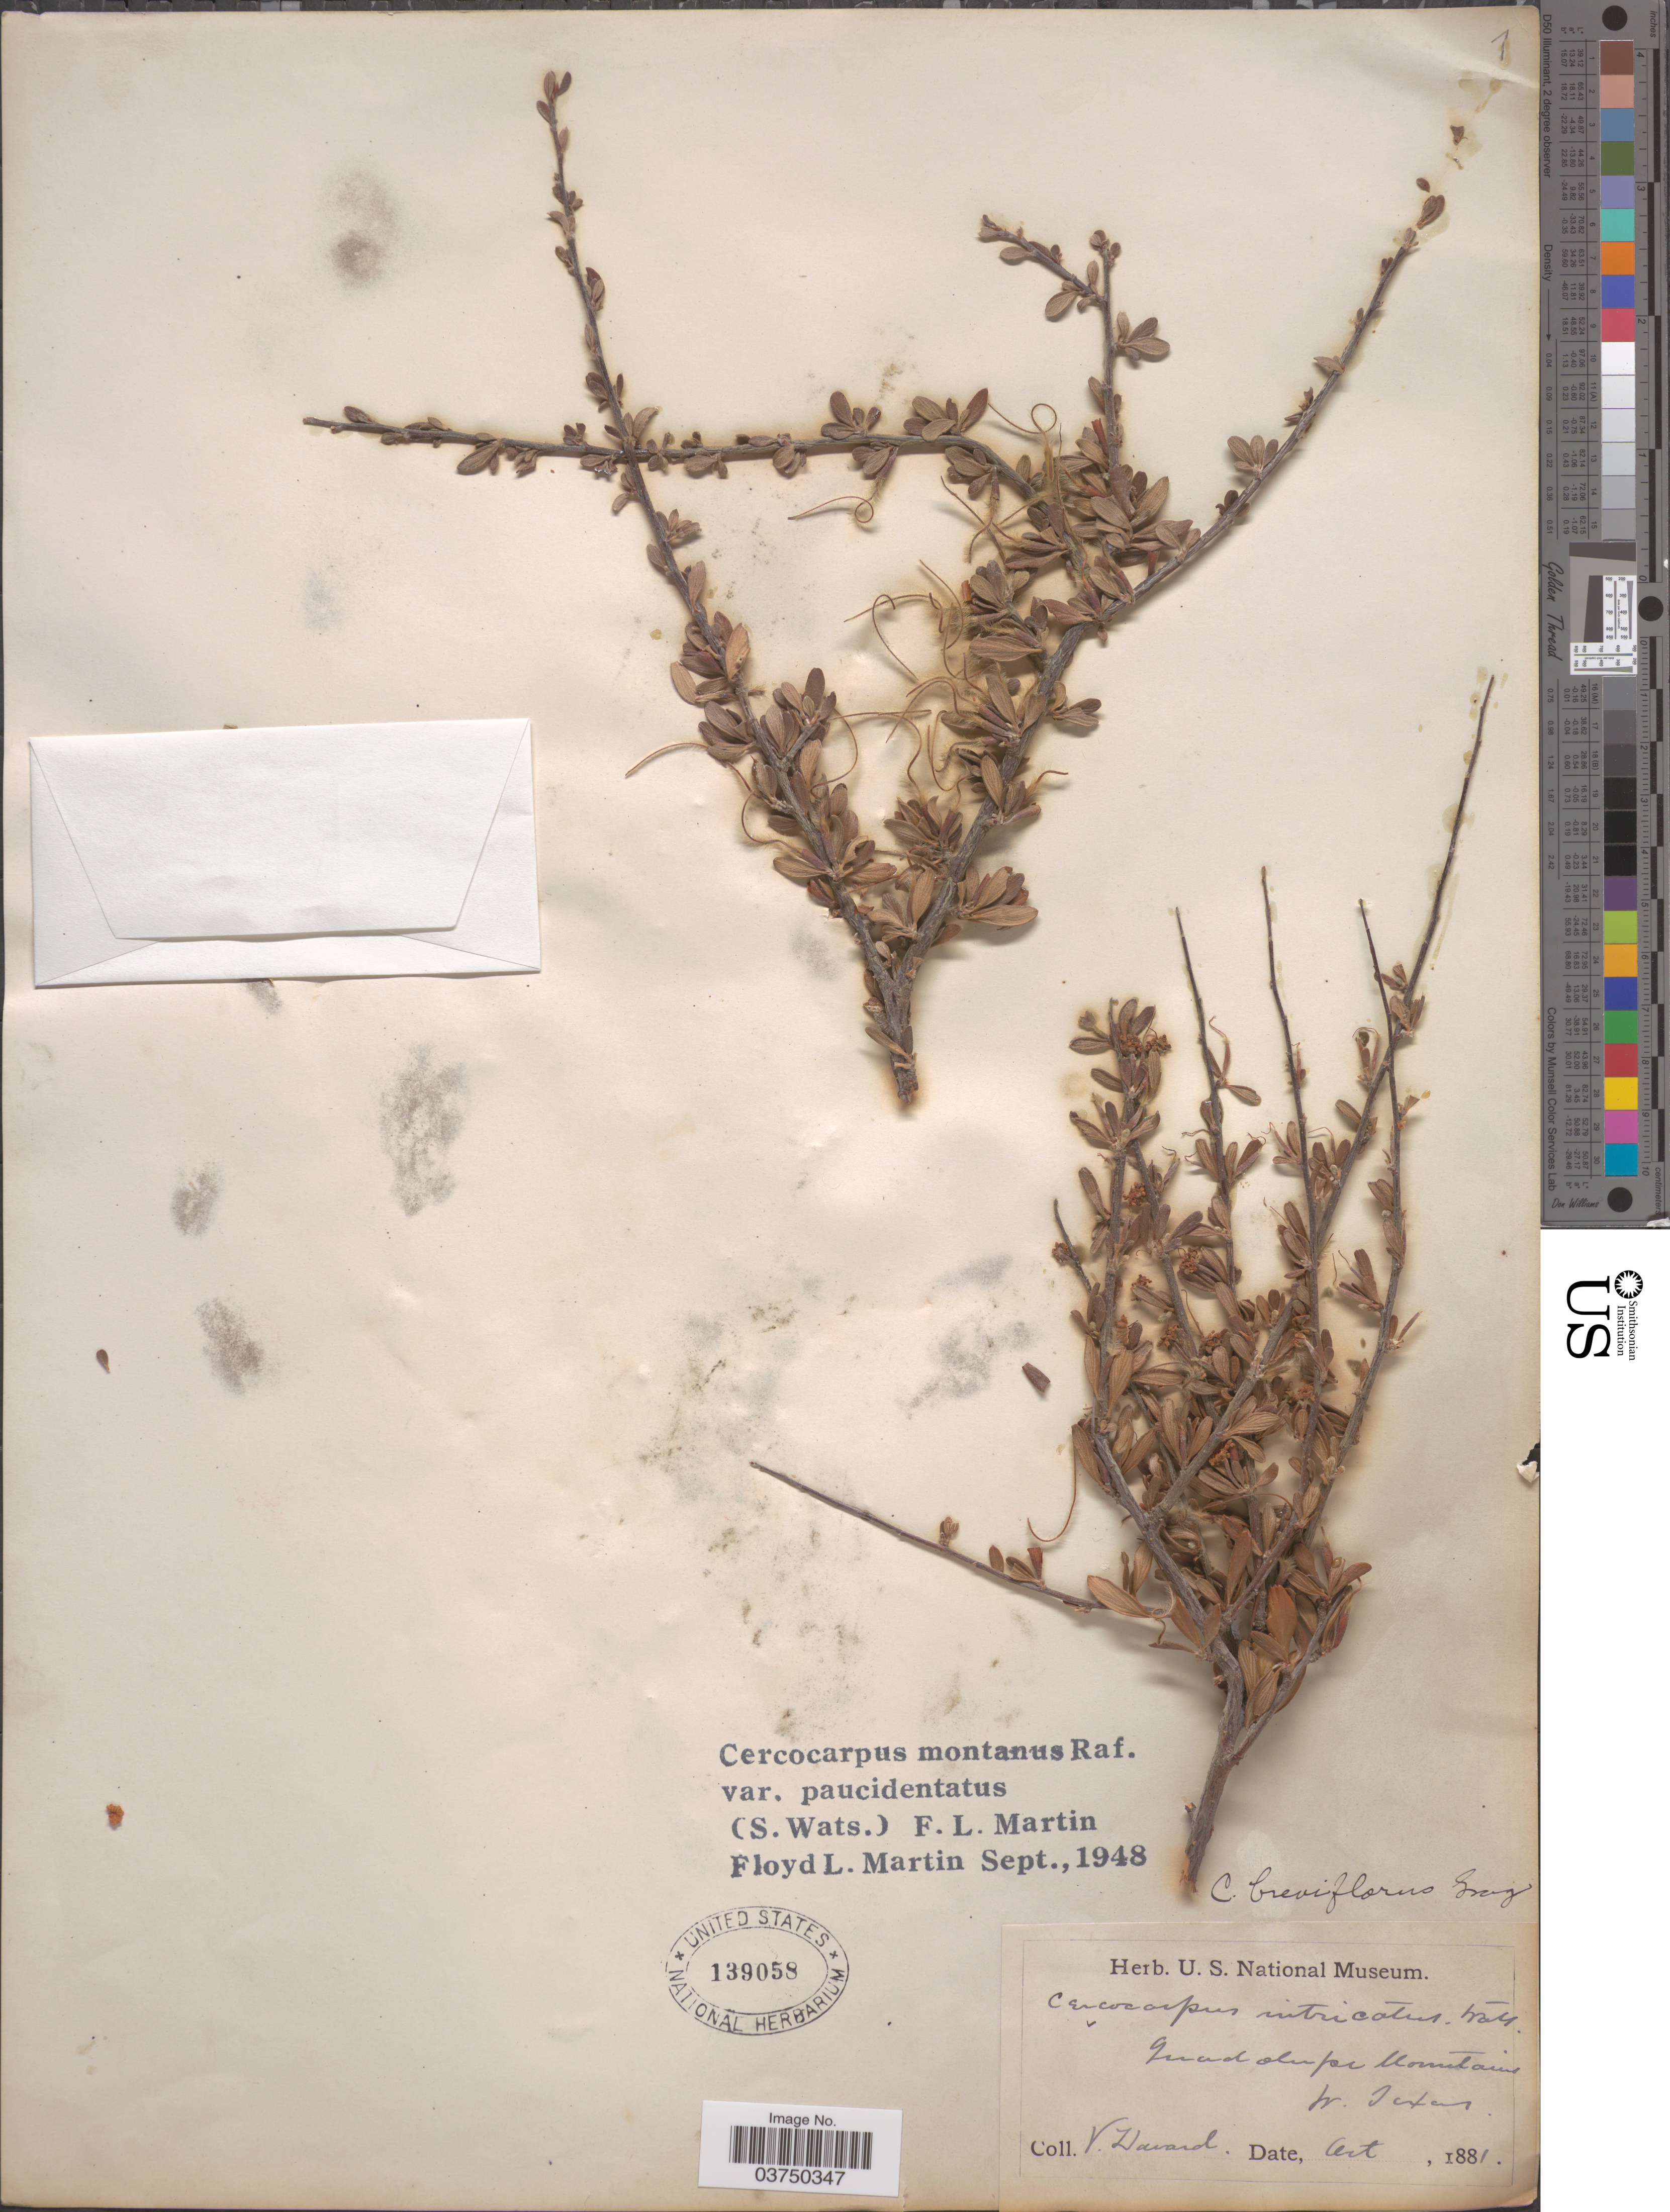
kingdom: Plantae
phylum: Tracheophyta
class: Magnoliopsida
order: Rosales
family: Rosaceae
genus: Cercocarpus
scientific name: Cercocarpus montanus var. paucidentatus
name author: (S. Watson) F.L. Martin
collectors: V. Havard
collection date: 1881-10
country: United States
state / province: Texas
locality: Guadalupe Mountains. W. Texas.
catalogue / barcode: US 139058